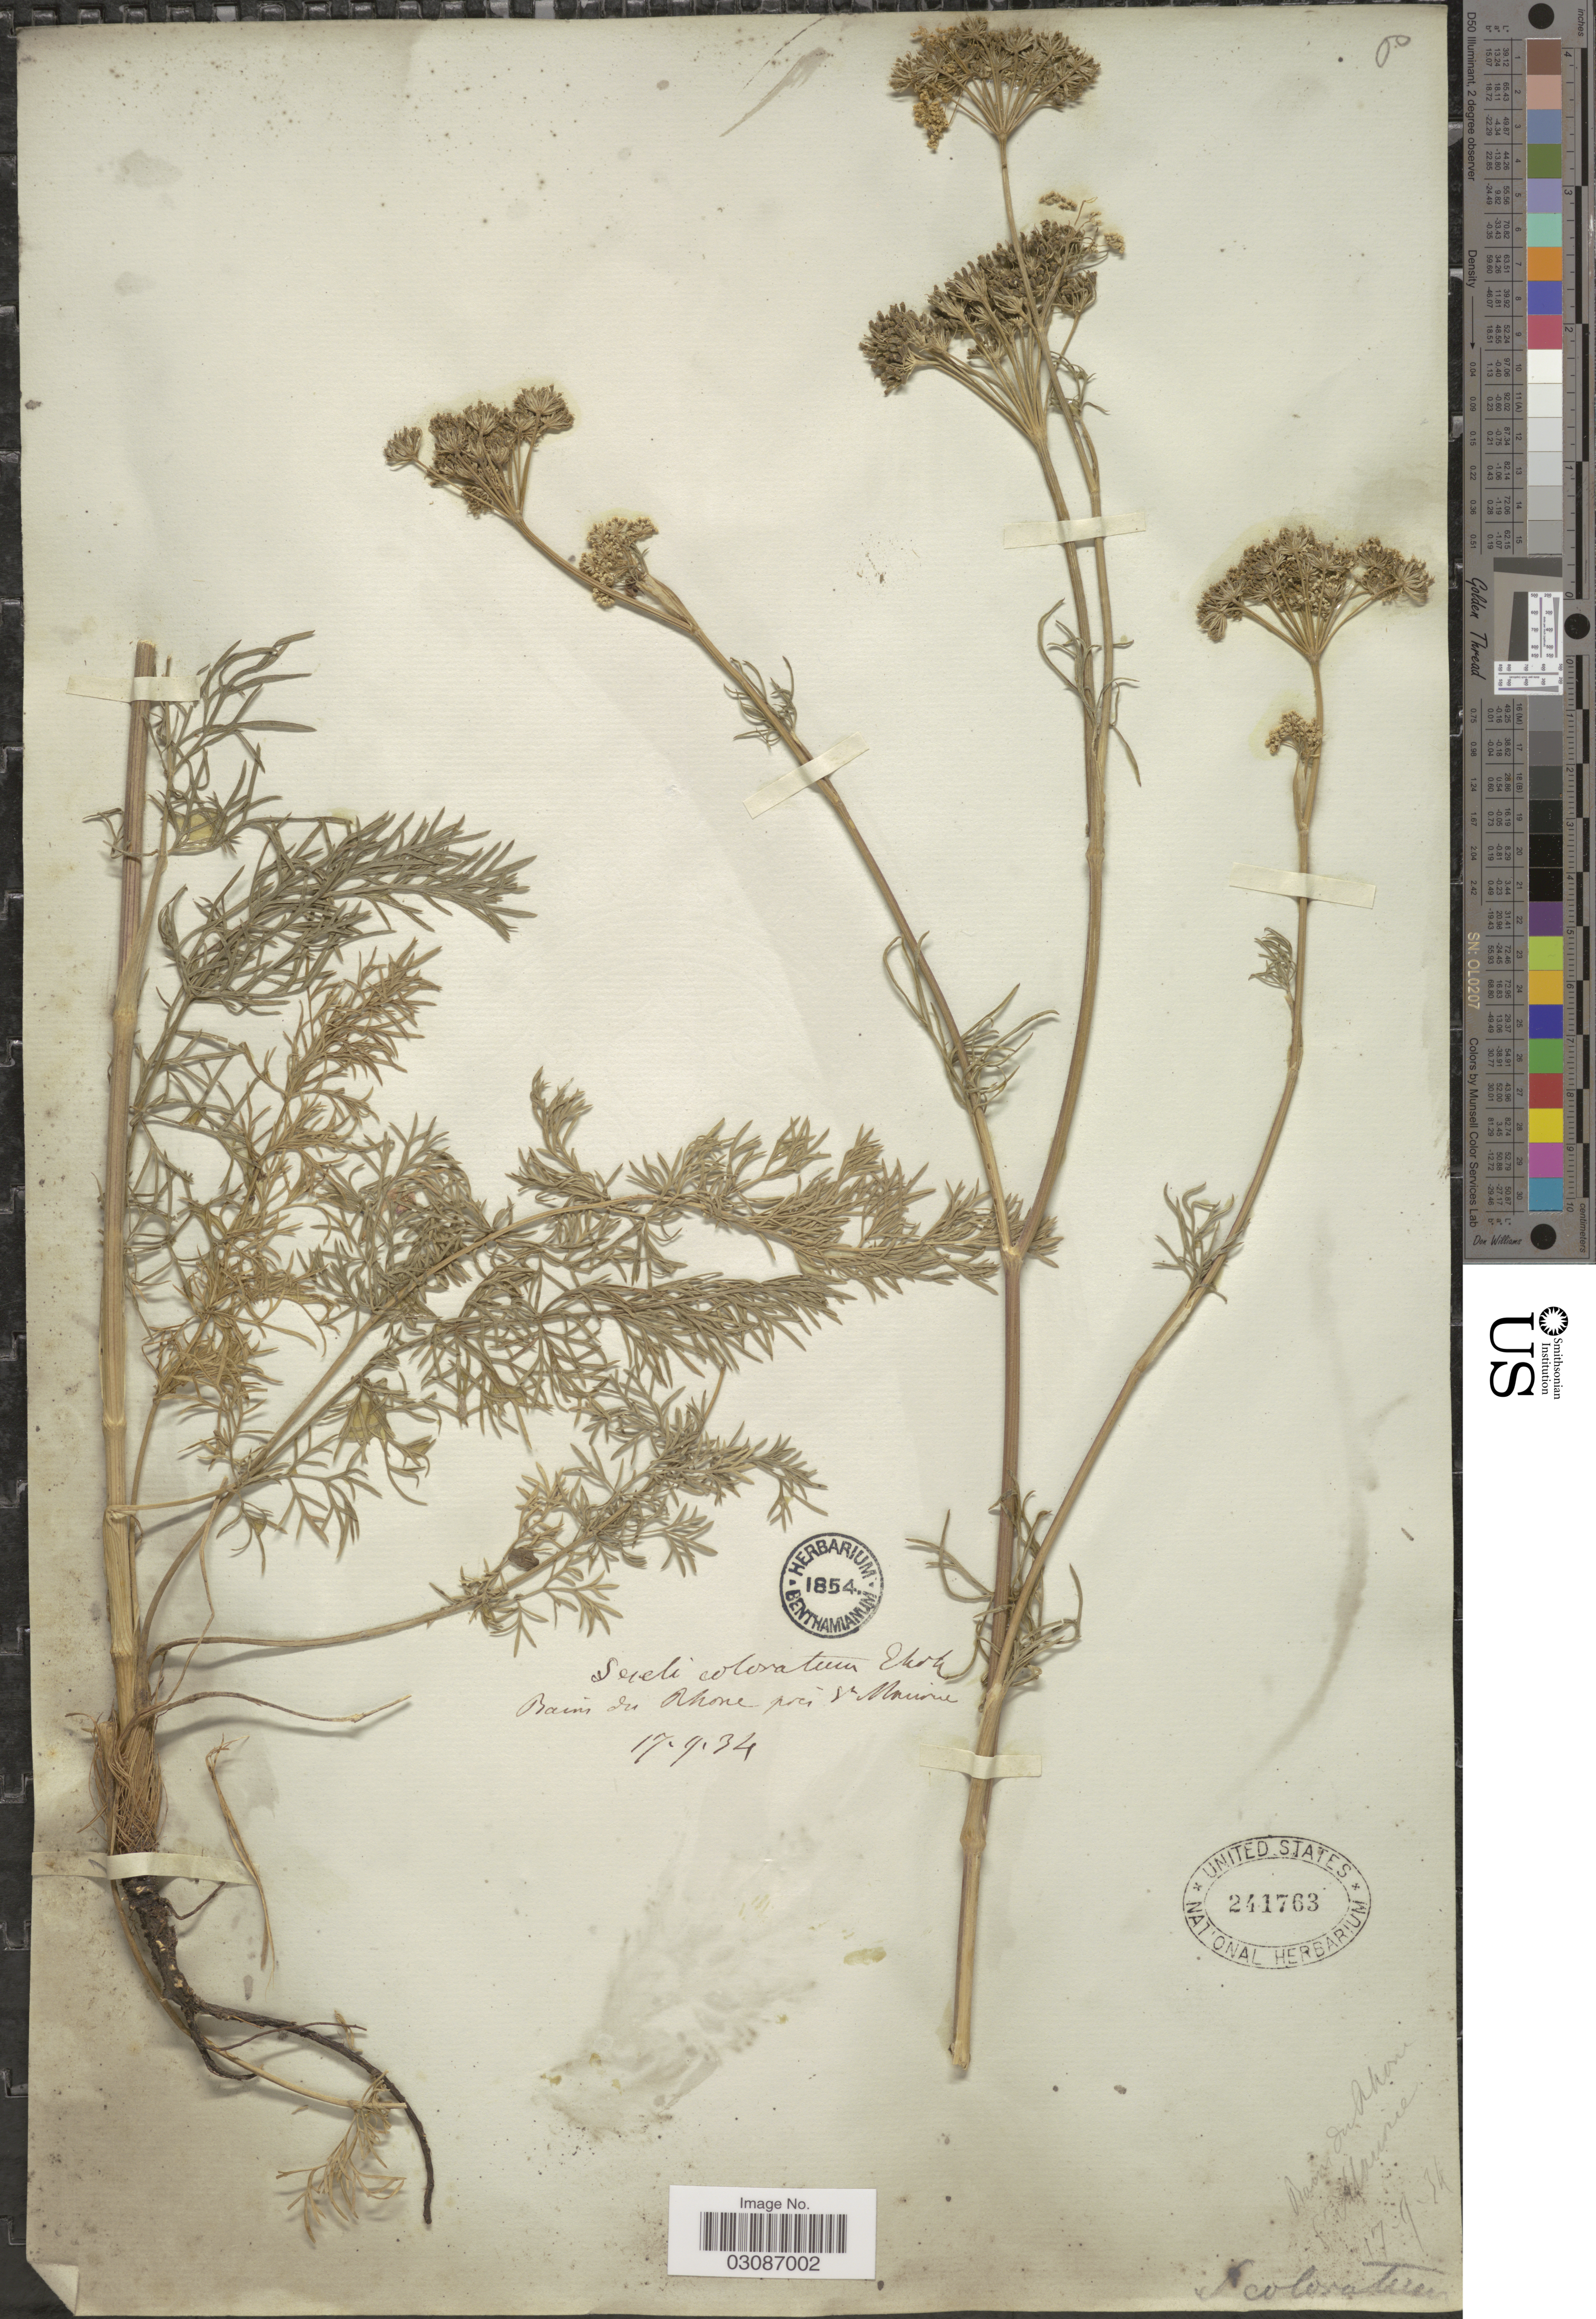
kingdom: Plantae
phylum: Tracheophyta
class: Magnoliopsida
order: Apiales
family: Apiaceae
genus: Seseli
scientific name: Seseli coloratum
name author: Ehrh.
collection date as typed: Transcribed d/m/y: 17/9/34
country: France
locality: Bains de Rhone prés St. Maurice.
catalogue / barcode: US 241763